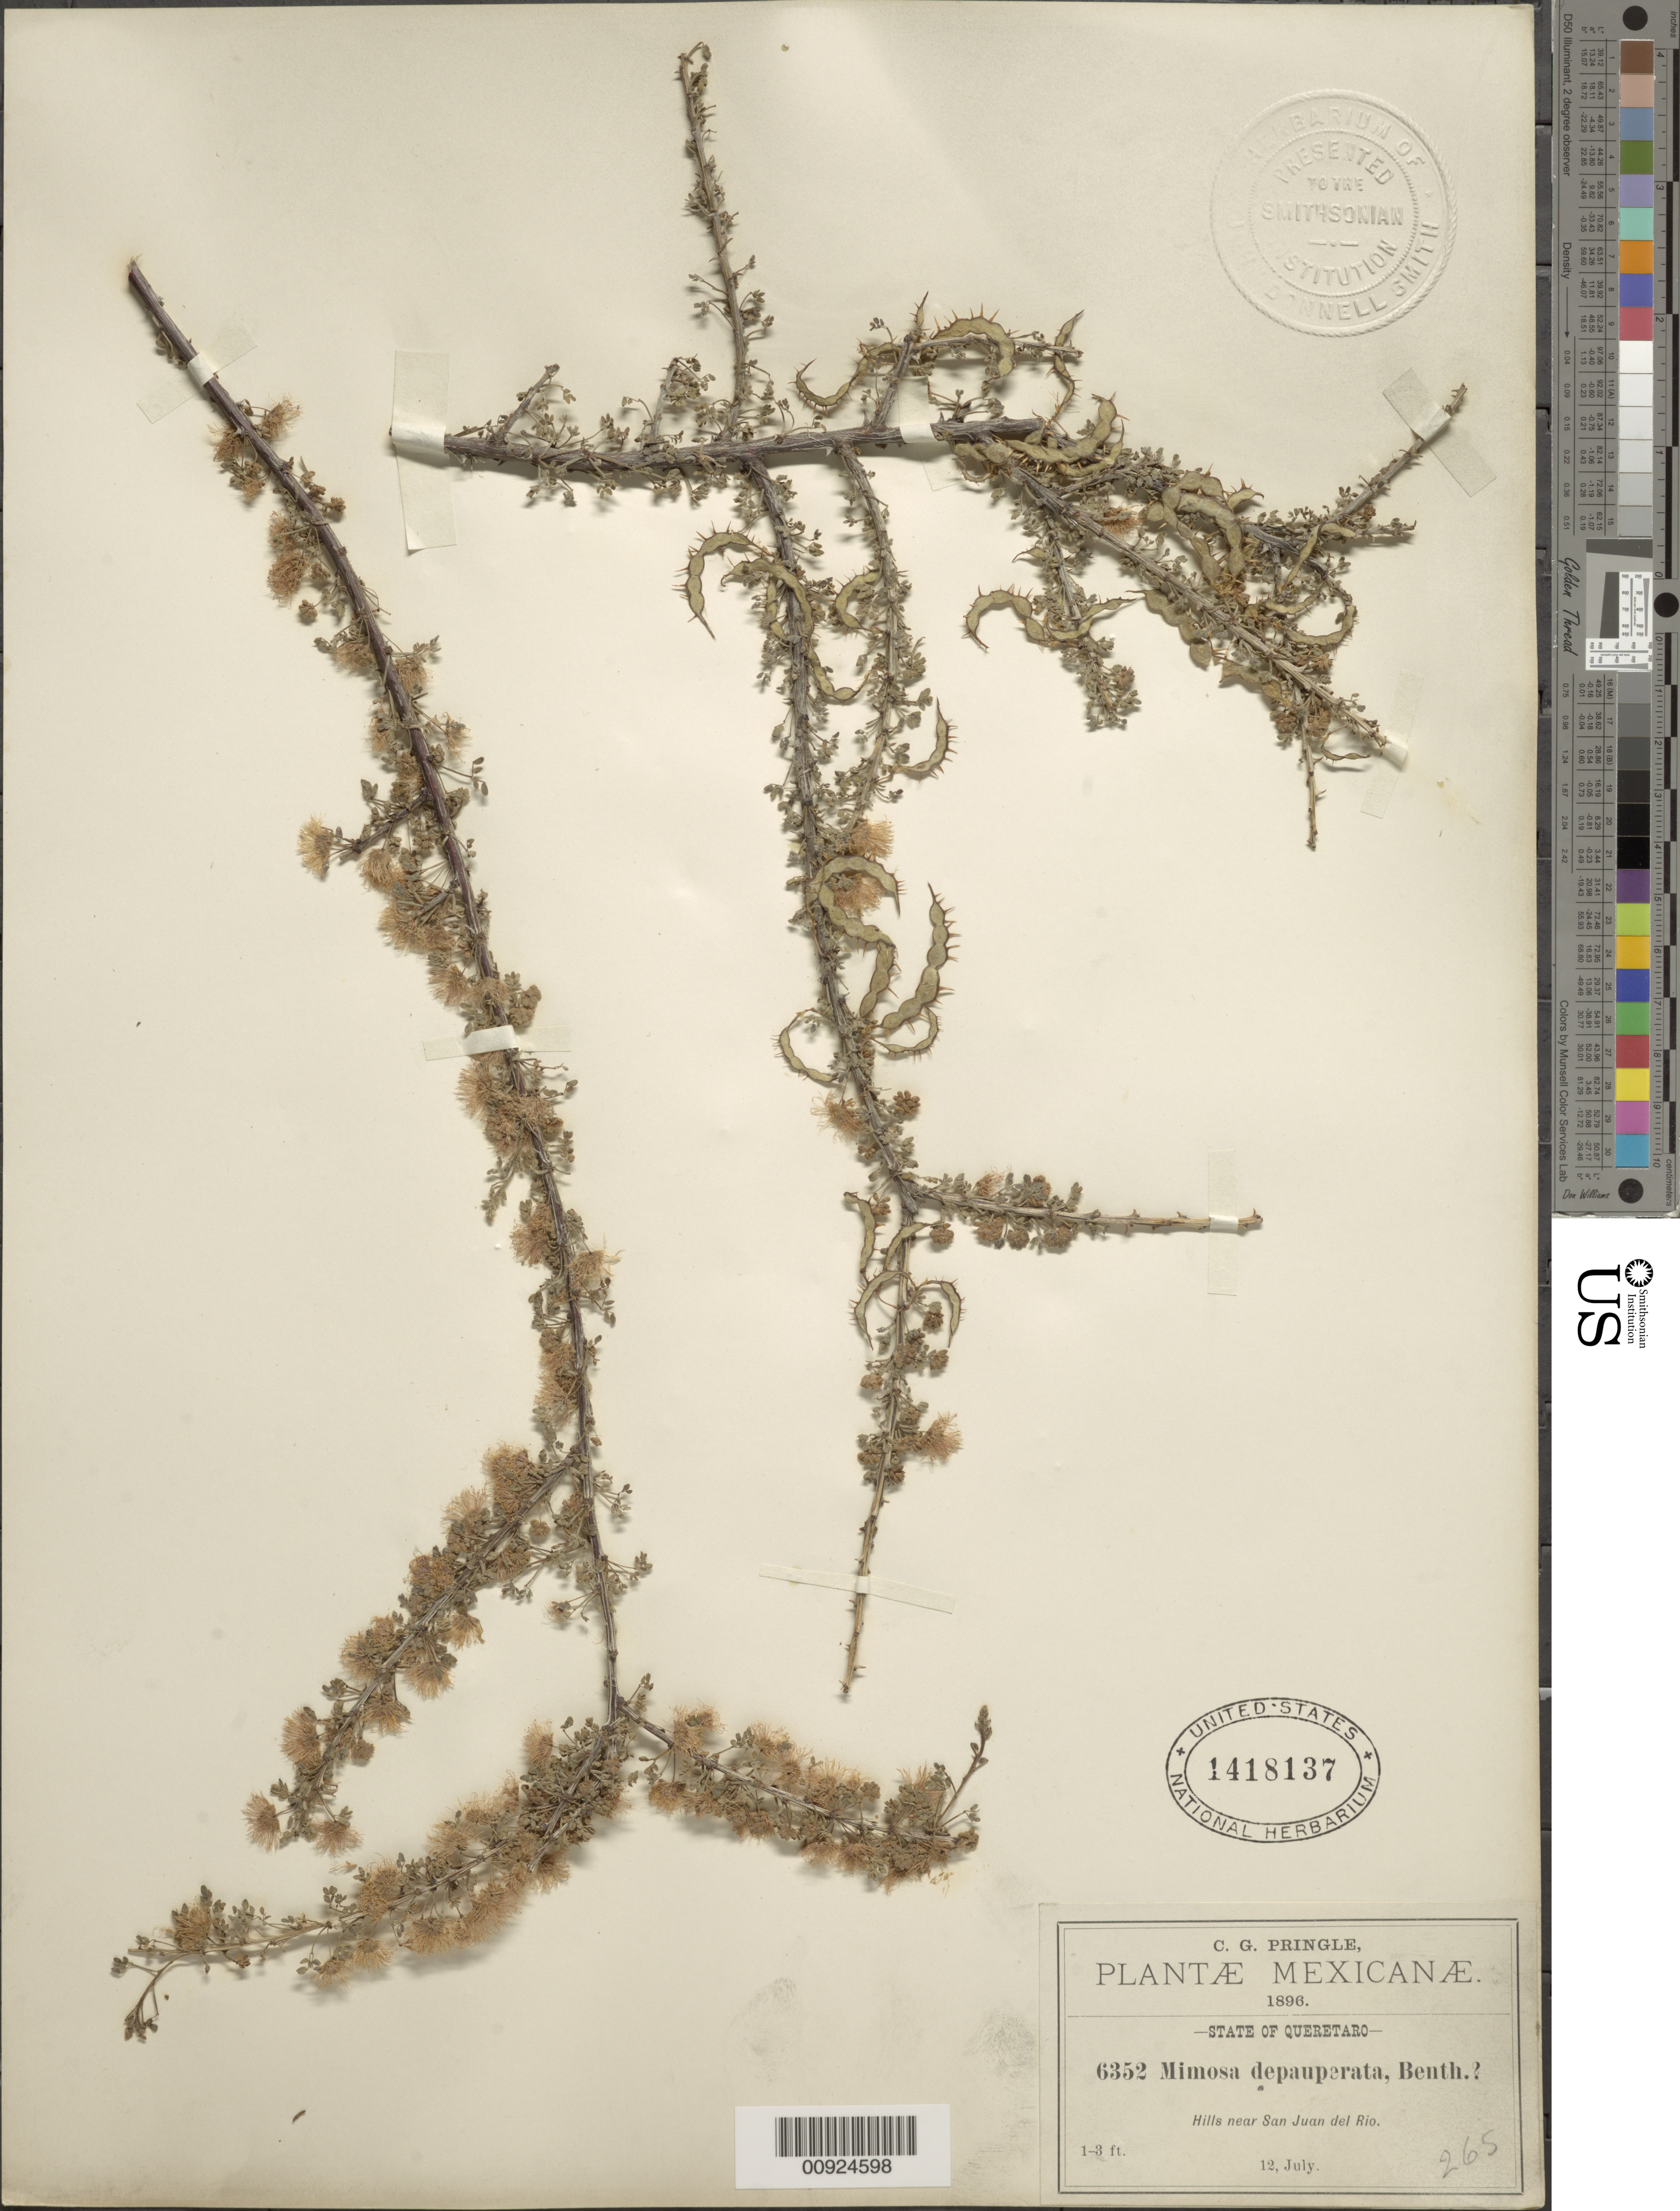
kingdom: Plantae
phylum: Tracheophyta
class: Magnoliopsida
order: Fabales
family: Fabaceae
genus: Mimosa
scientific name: Mimosa depauperata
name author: Benth.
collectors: C. G. Pringle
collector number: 6352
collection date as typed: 12 Jul 1896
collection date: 1896-07-12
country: Mexico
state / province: Querétaro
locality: Near San Juan del Río.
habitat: Hills.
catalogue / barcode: US 1418137